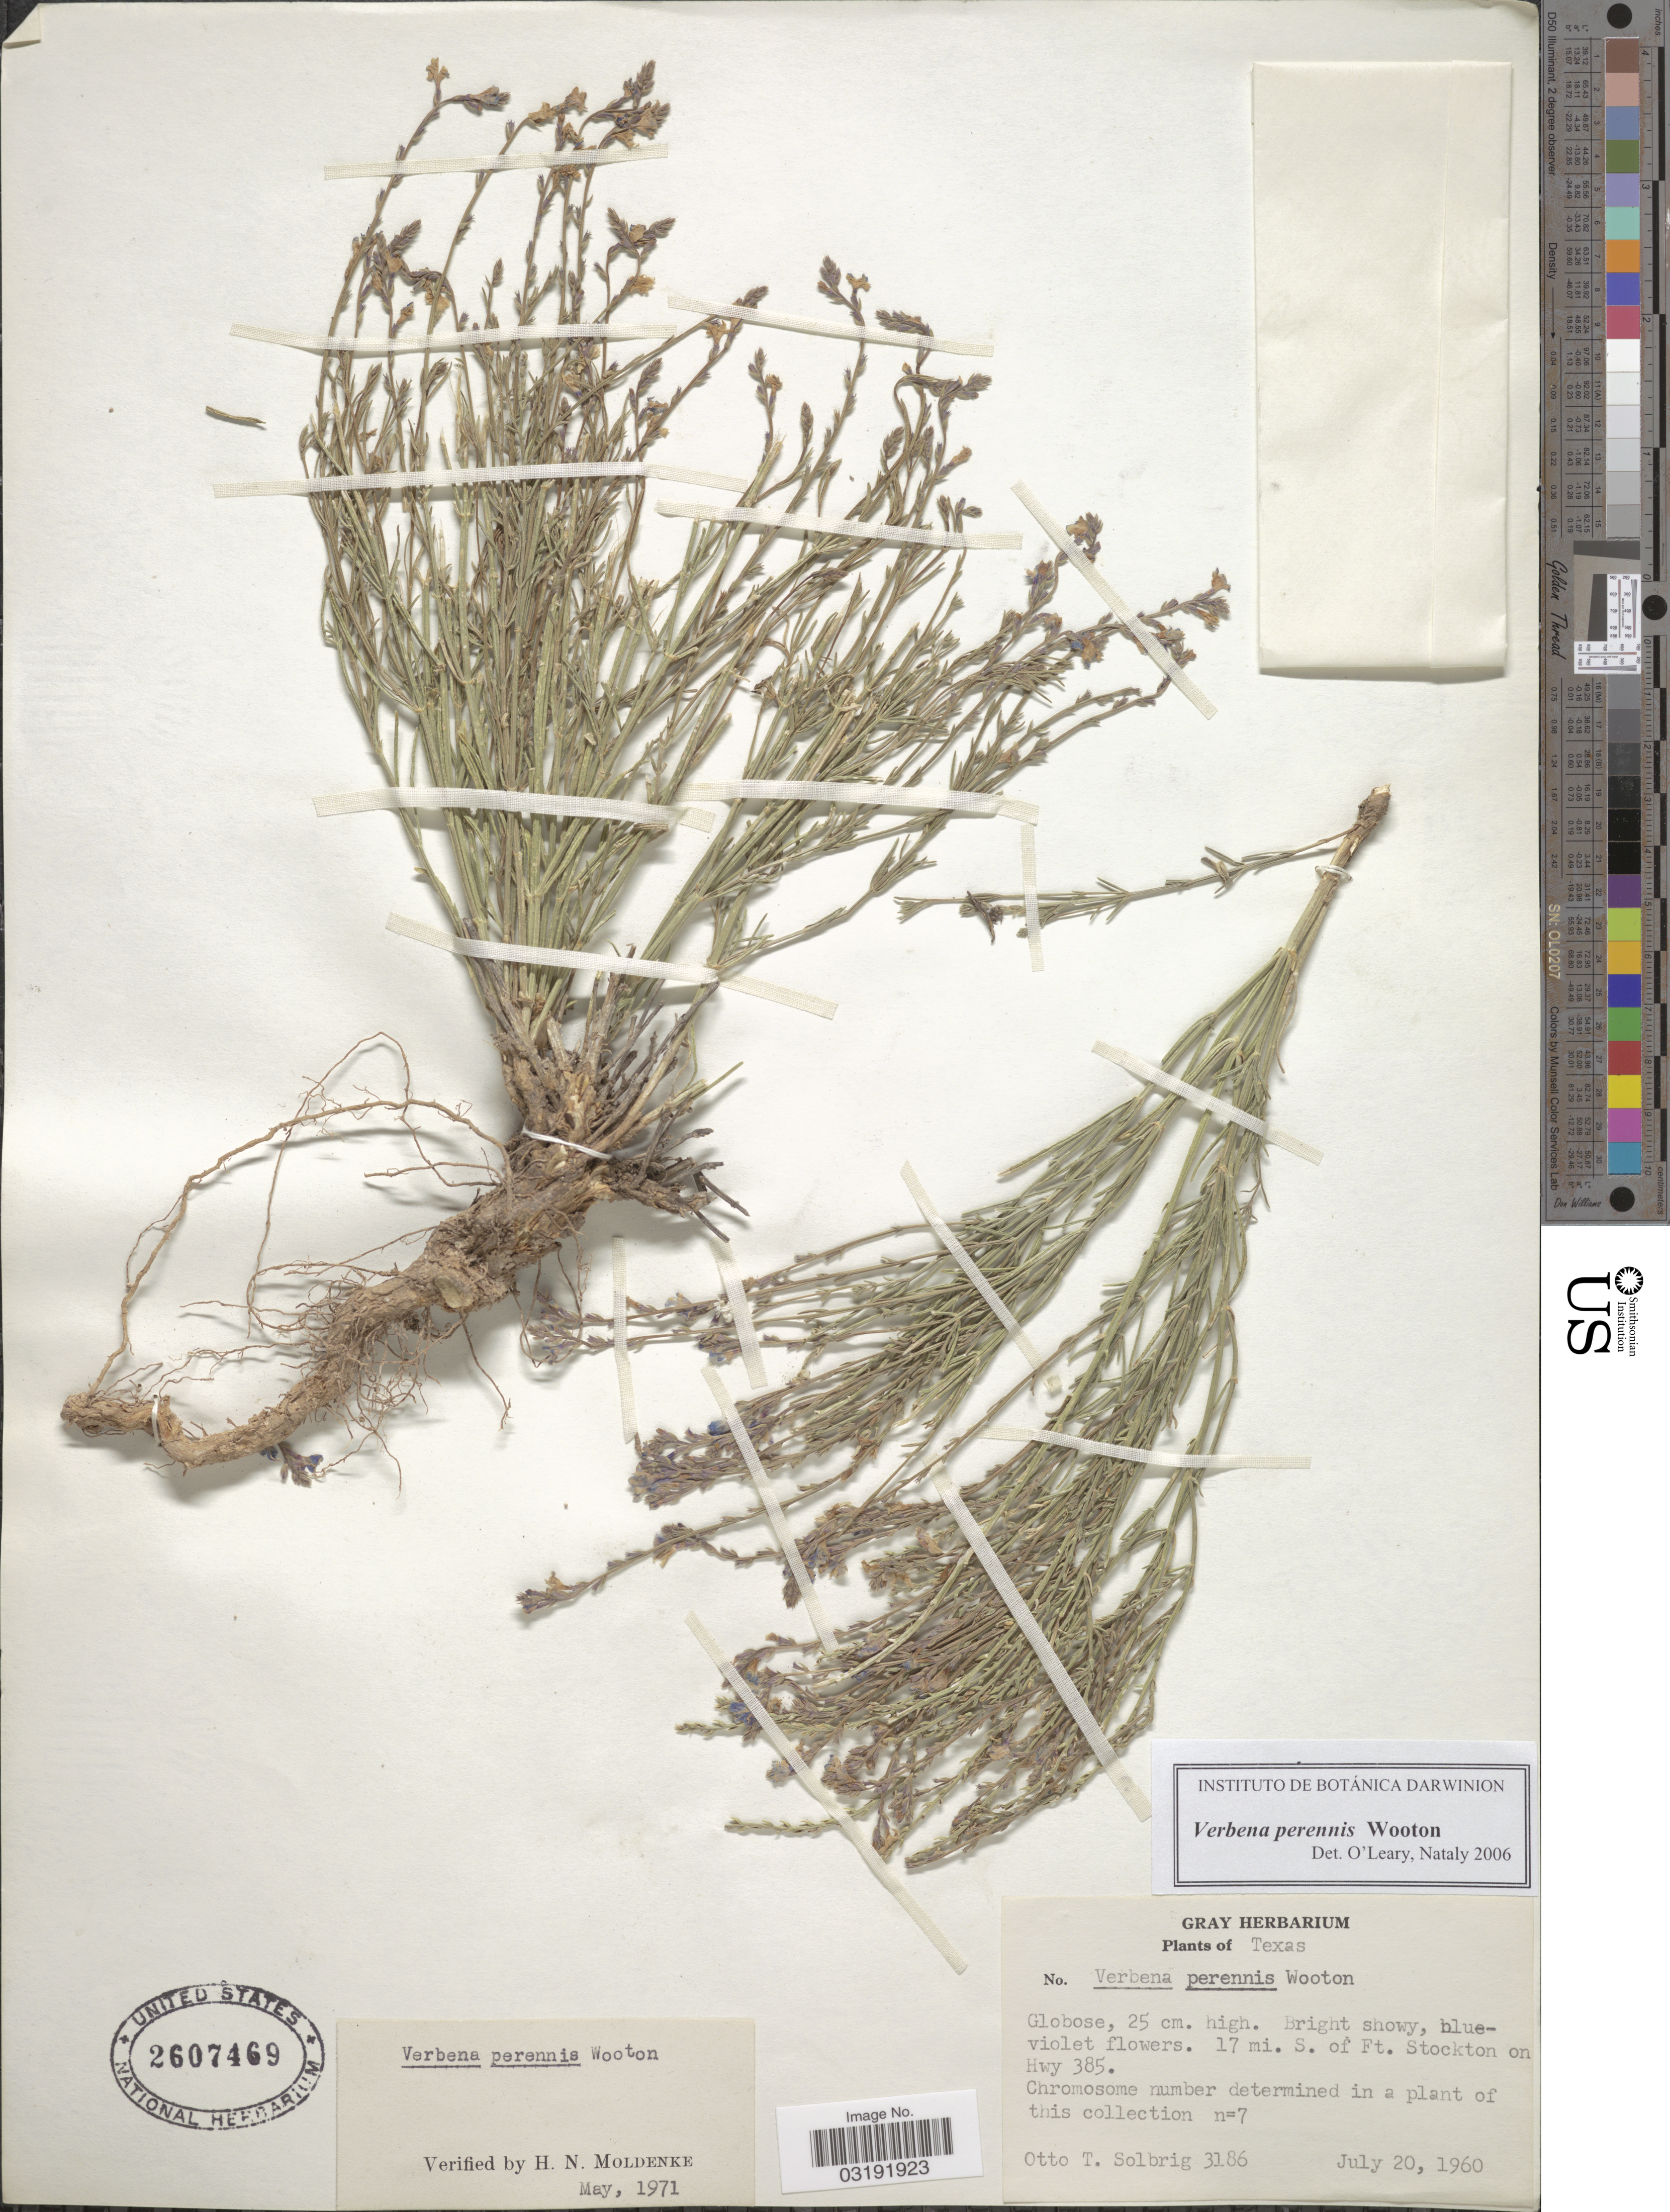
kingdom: Plantae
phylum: Tracheophyta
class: Magnoliopsida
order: Lamiales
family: Verbenaceae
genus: Verbena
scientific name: Verbena perennis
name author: Wooton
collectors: O. T. Solbrig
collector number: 3186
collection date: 1960-07-20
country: United States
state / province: Texas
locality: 17 mi. S. of Ft. Stockton on Hwy 385.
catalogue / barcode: US 2607469